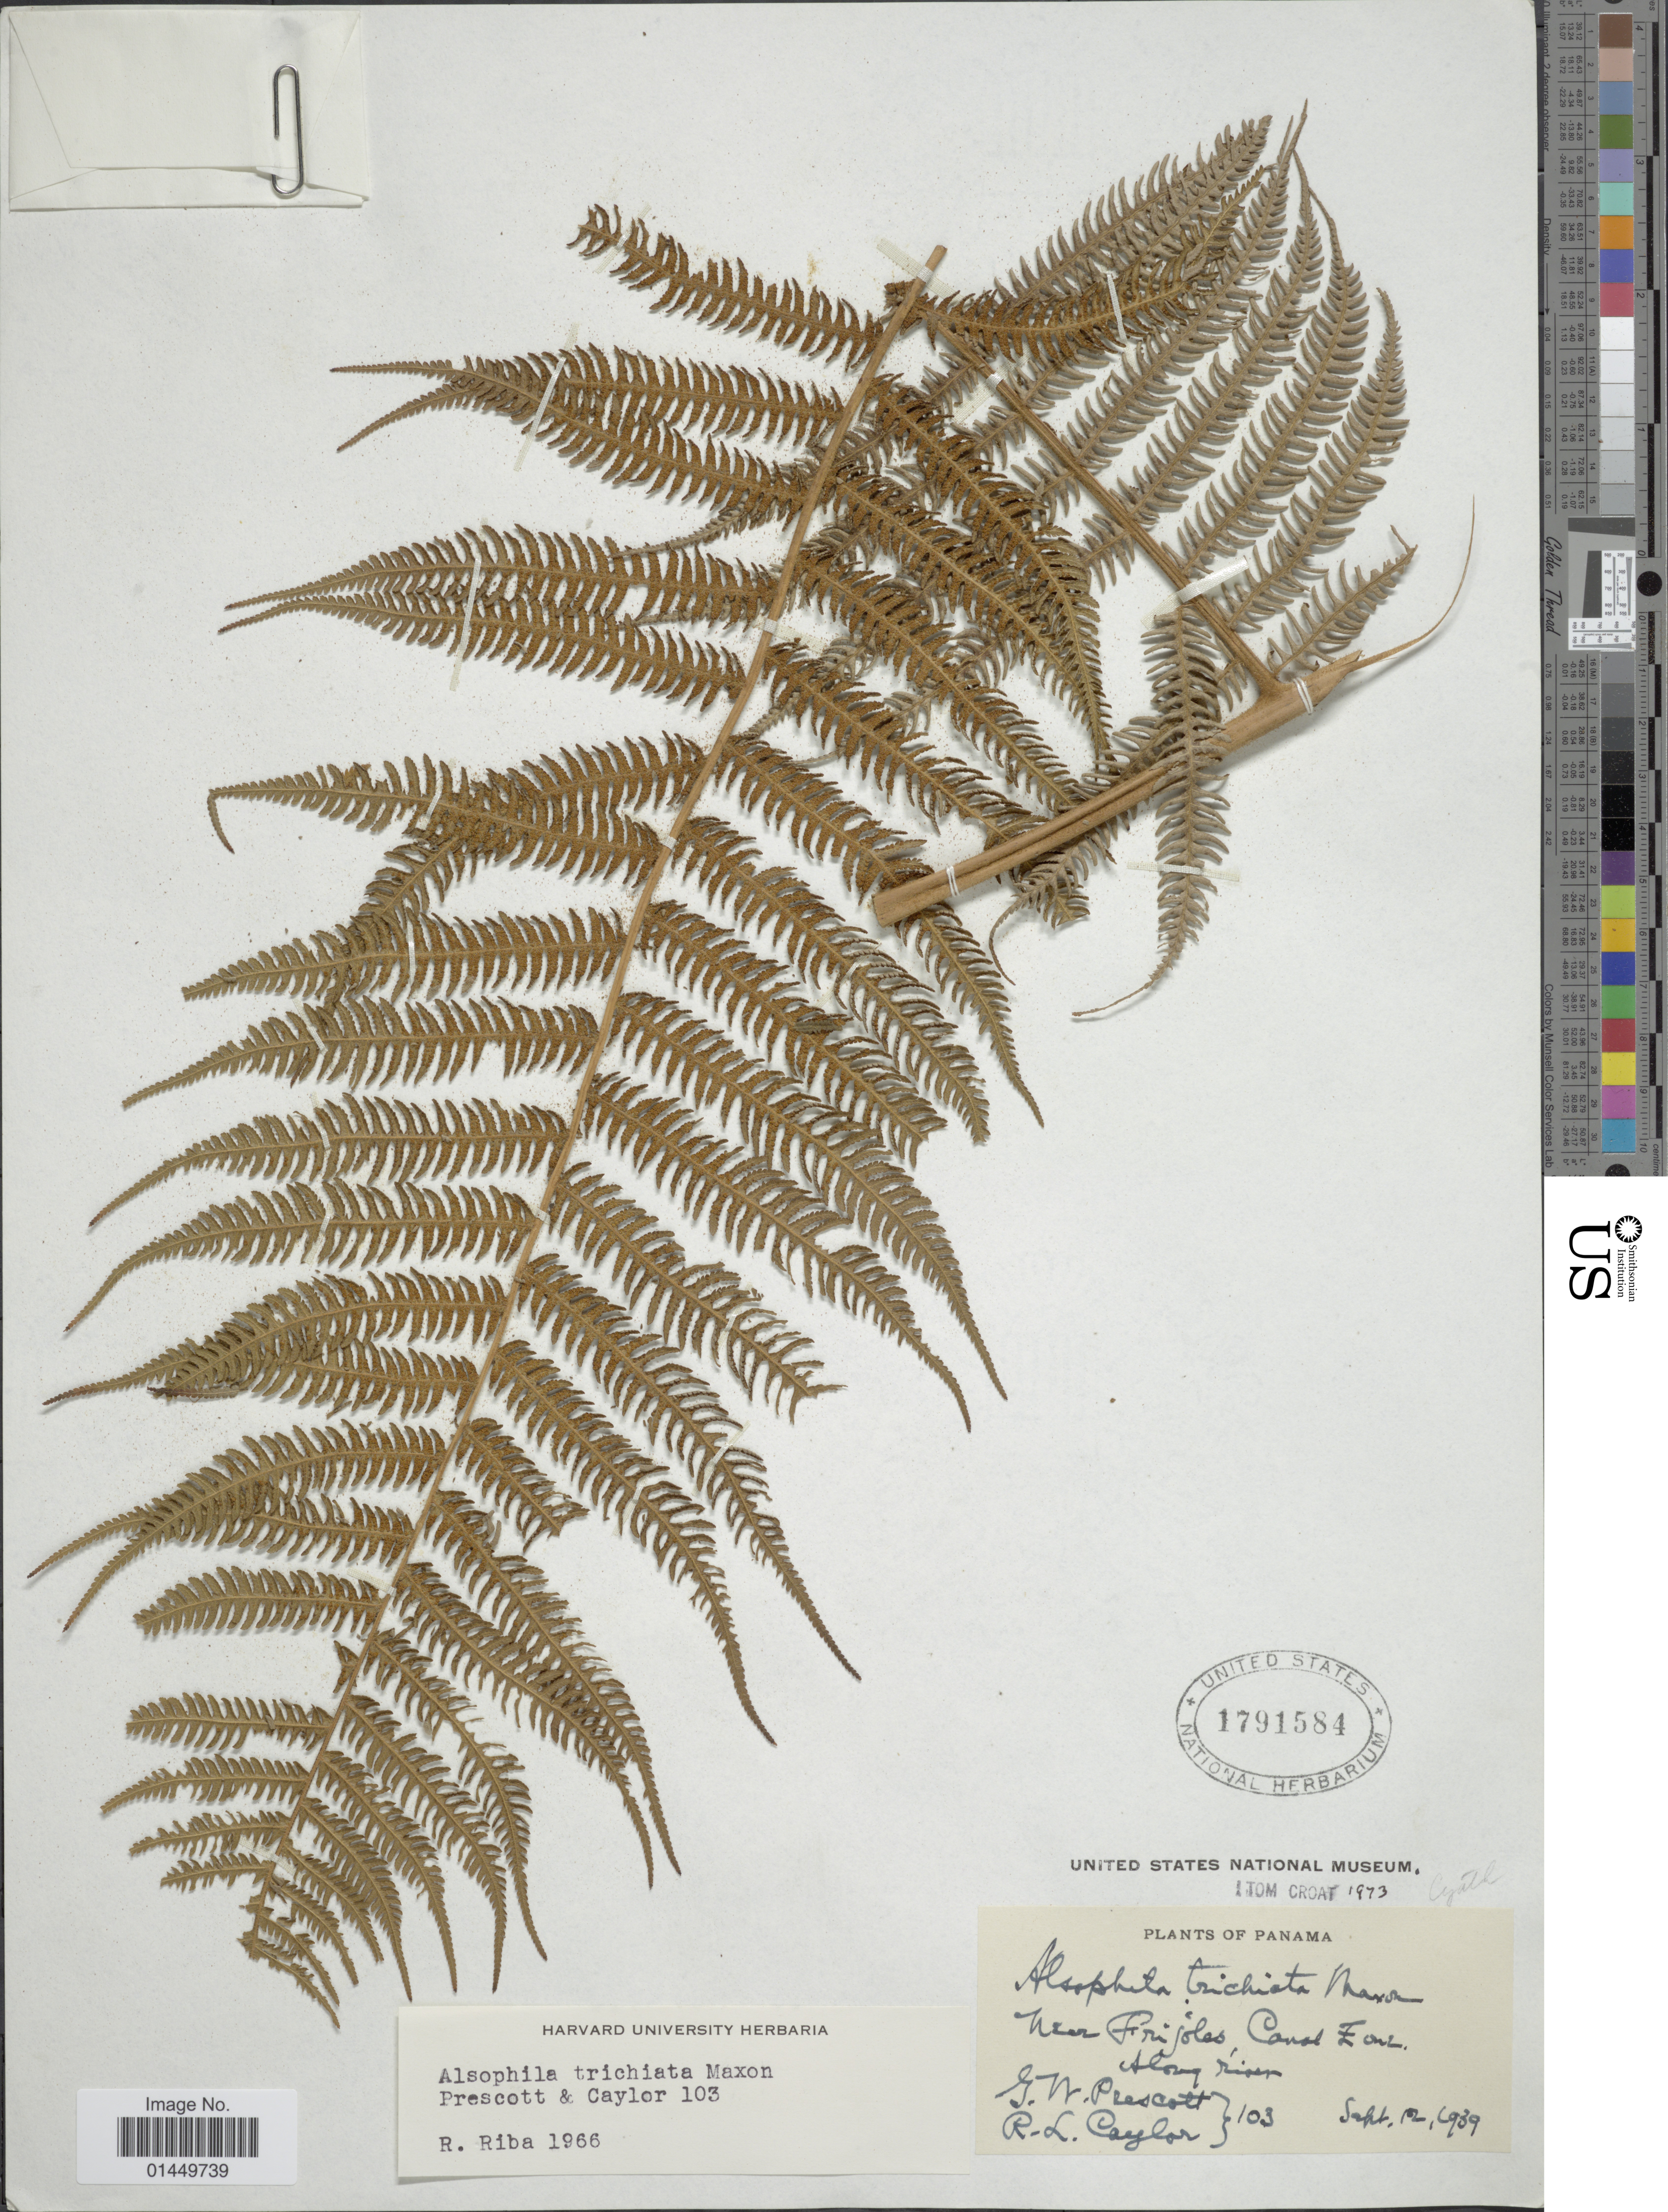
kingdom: Plantae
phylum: Tracheophyta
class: Polypodiopsida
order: Cyatheales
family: Cyatheaceae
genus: Cyathea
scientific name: Cyathea trichiata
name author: (Maxon) Domin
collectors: G. Prescott & R. Caylor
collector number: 103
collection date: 1939-09-12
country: Panama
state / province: Colón / Panamá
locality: Near Frijoles, Canal Zone, Along river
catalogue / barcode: US 1791584